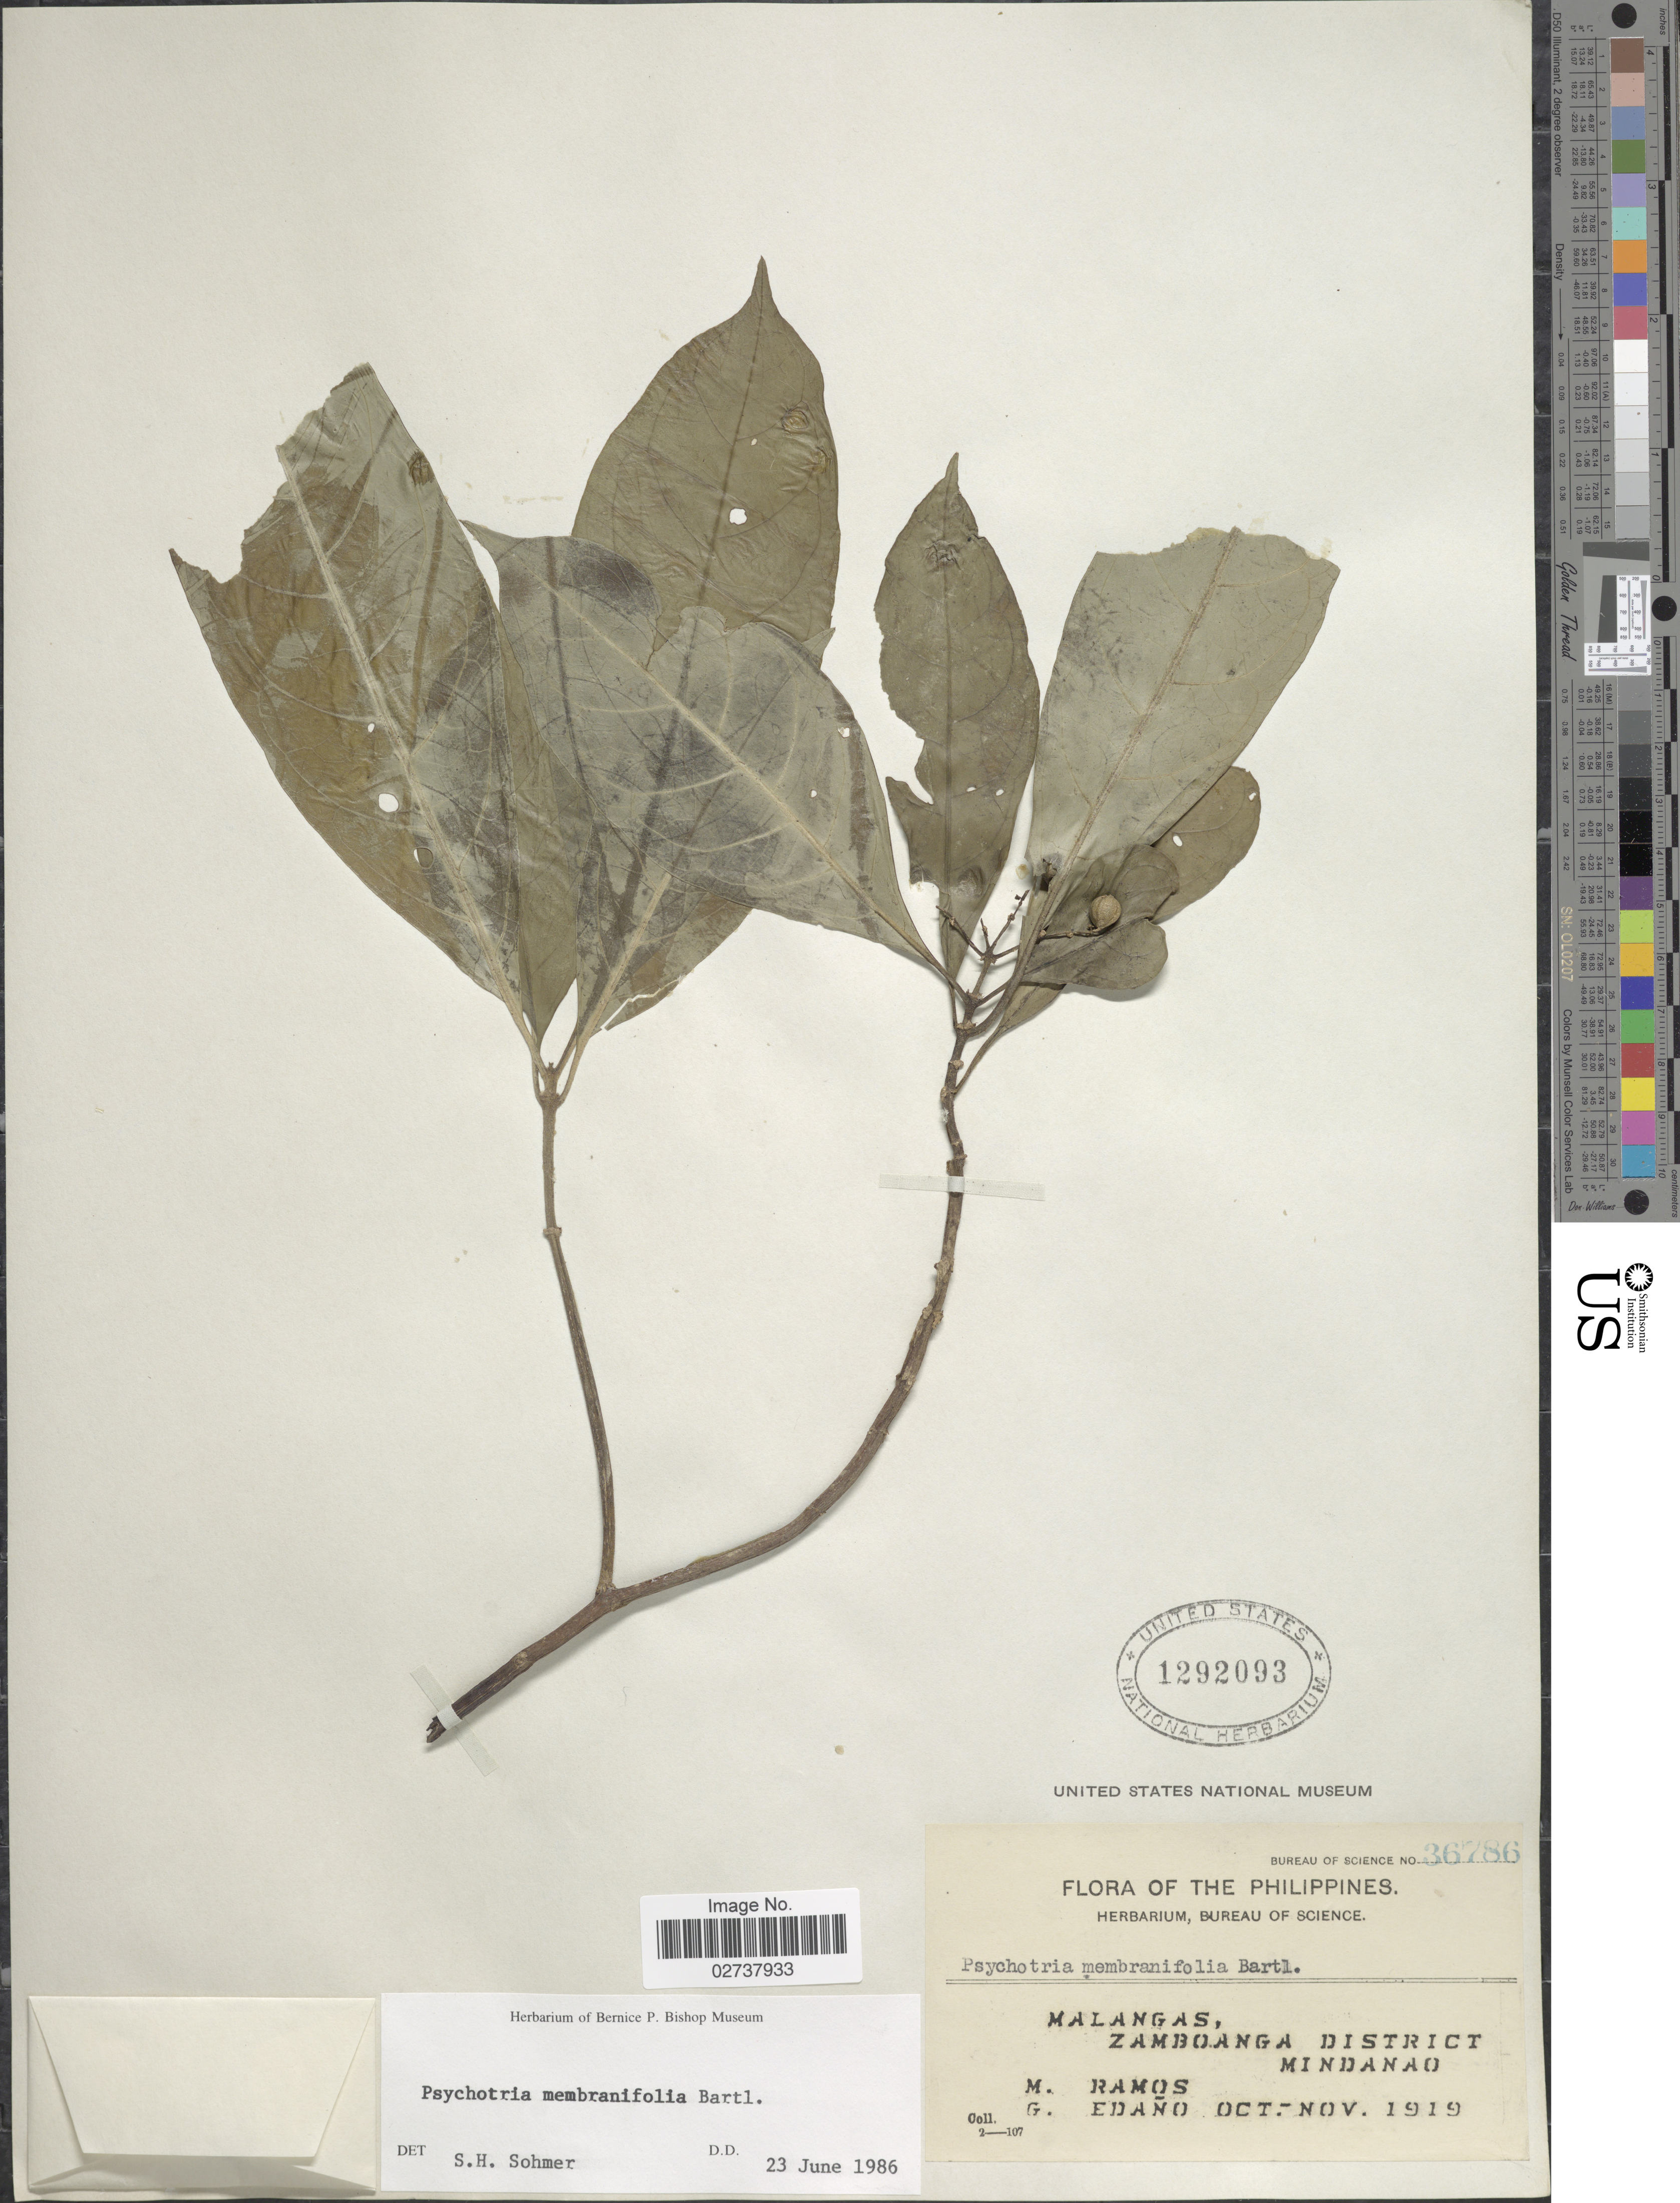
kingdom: Plantae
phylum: Tracheophyta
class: Magnoliopsida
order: Gentianales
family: Rubiaceae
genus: Psychotria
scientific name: Psychotria membranifolia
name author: Bartl. ex A. DC.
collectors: M. Ramos & G. Edaño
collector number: Bureau of Science 36786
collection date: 1919-10/1919-11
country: Philippines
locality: Malangas, Zamboanga District, Mindanao.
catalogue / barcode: US 1292093